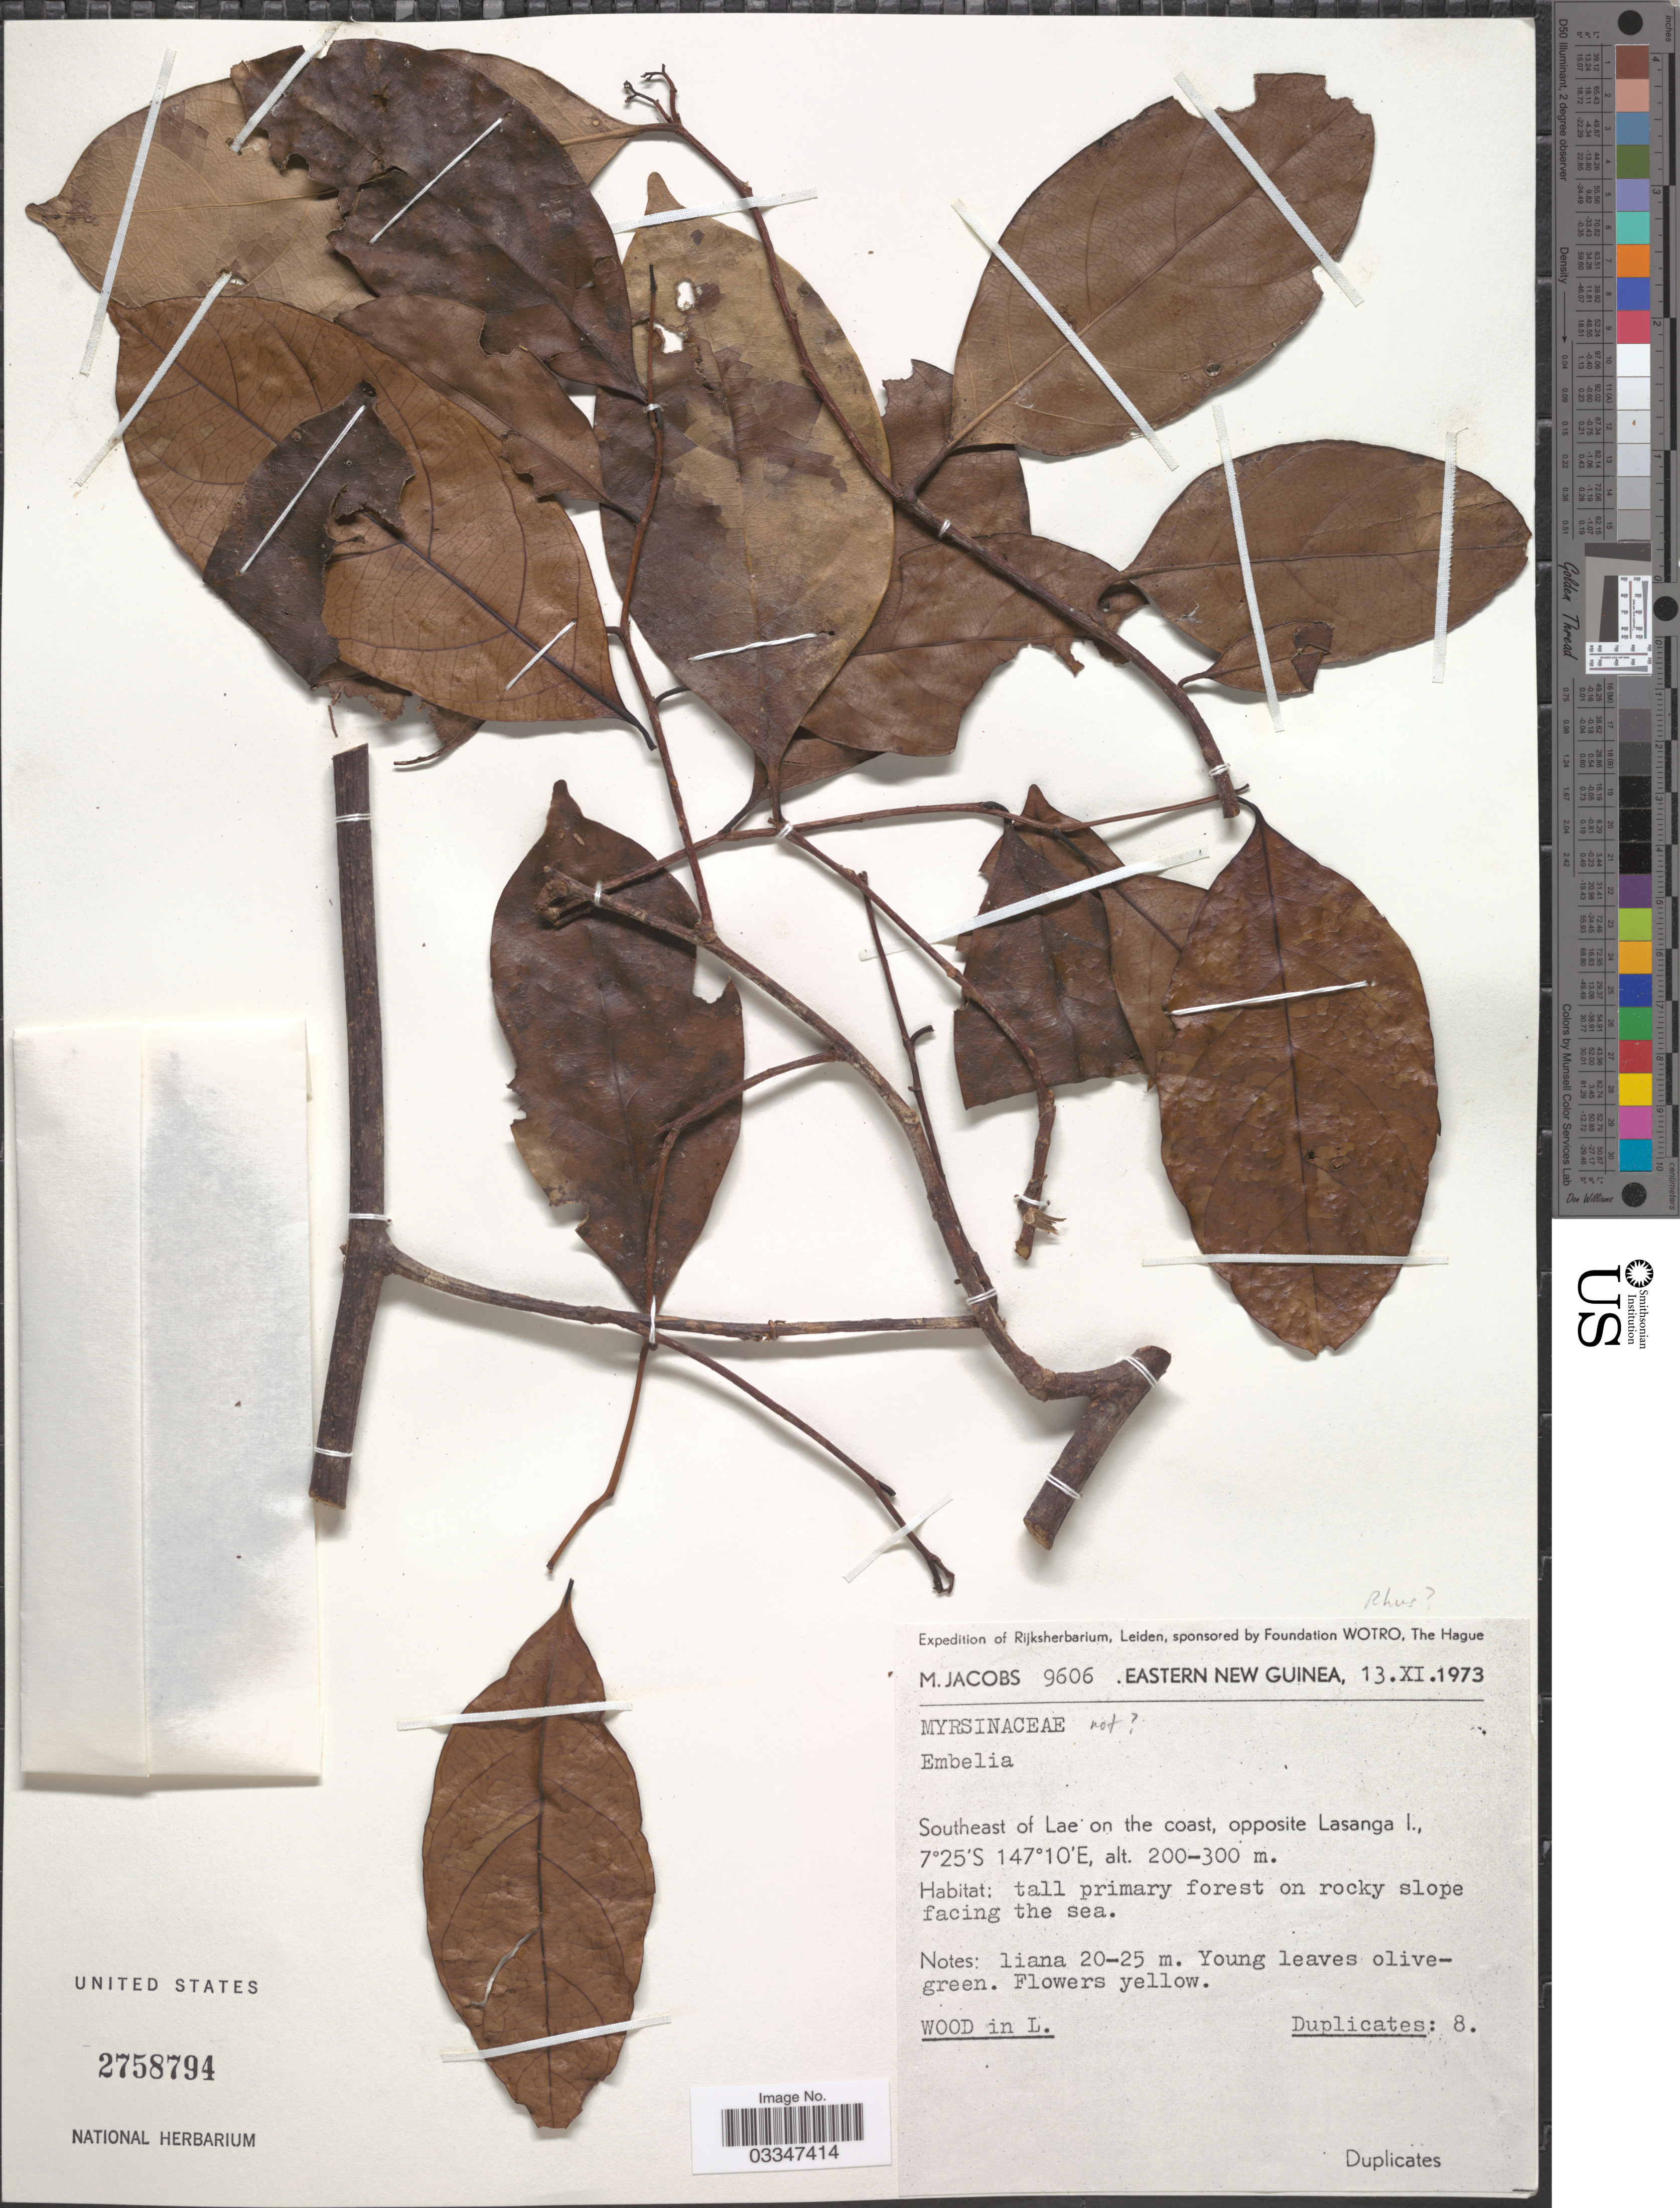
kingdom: Plantae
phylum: Tracheophyta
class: Magnoliopsida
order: Sapindales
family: Anacardiaceae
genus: Rhus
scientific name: Rhus sp.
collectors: M. Jacobs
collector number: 9606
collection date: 1973-11-13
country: Papua New Guinea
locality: Eastern New Guinea. Southeast of Lae on the coast, opposite Lasanga I.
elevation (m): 200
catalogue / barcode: US 2758794